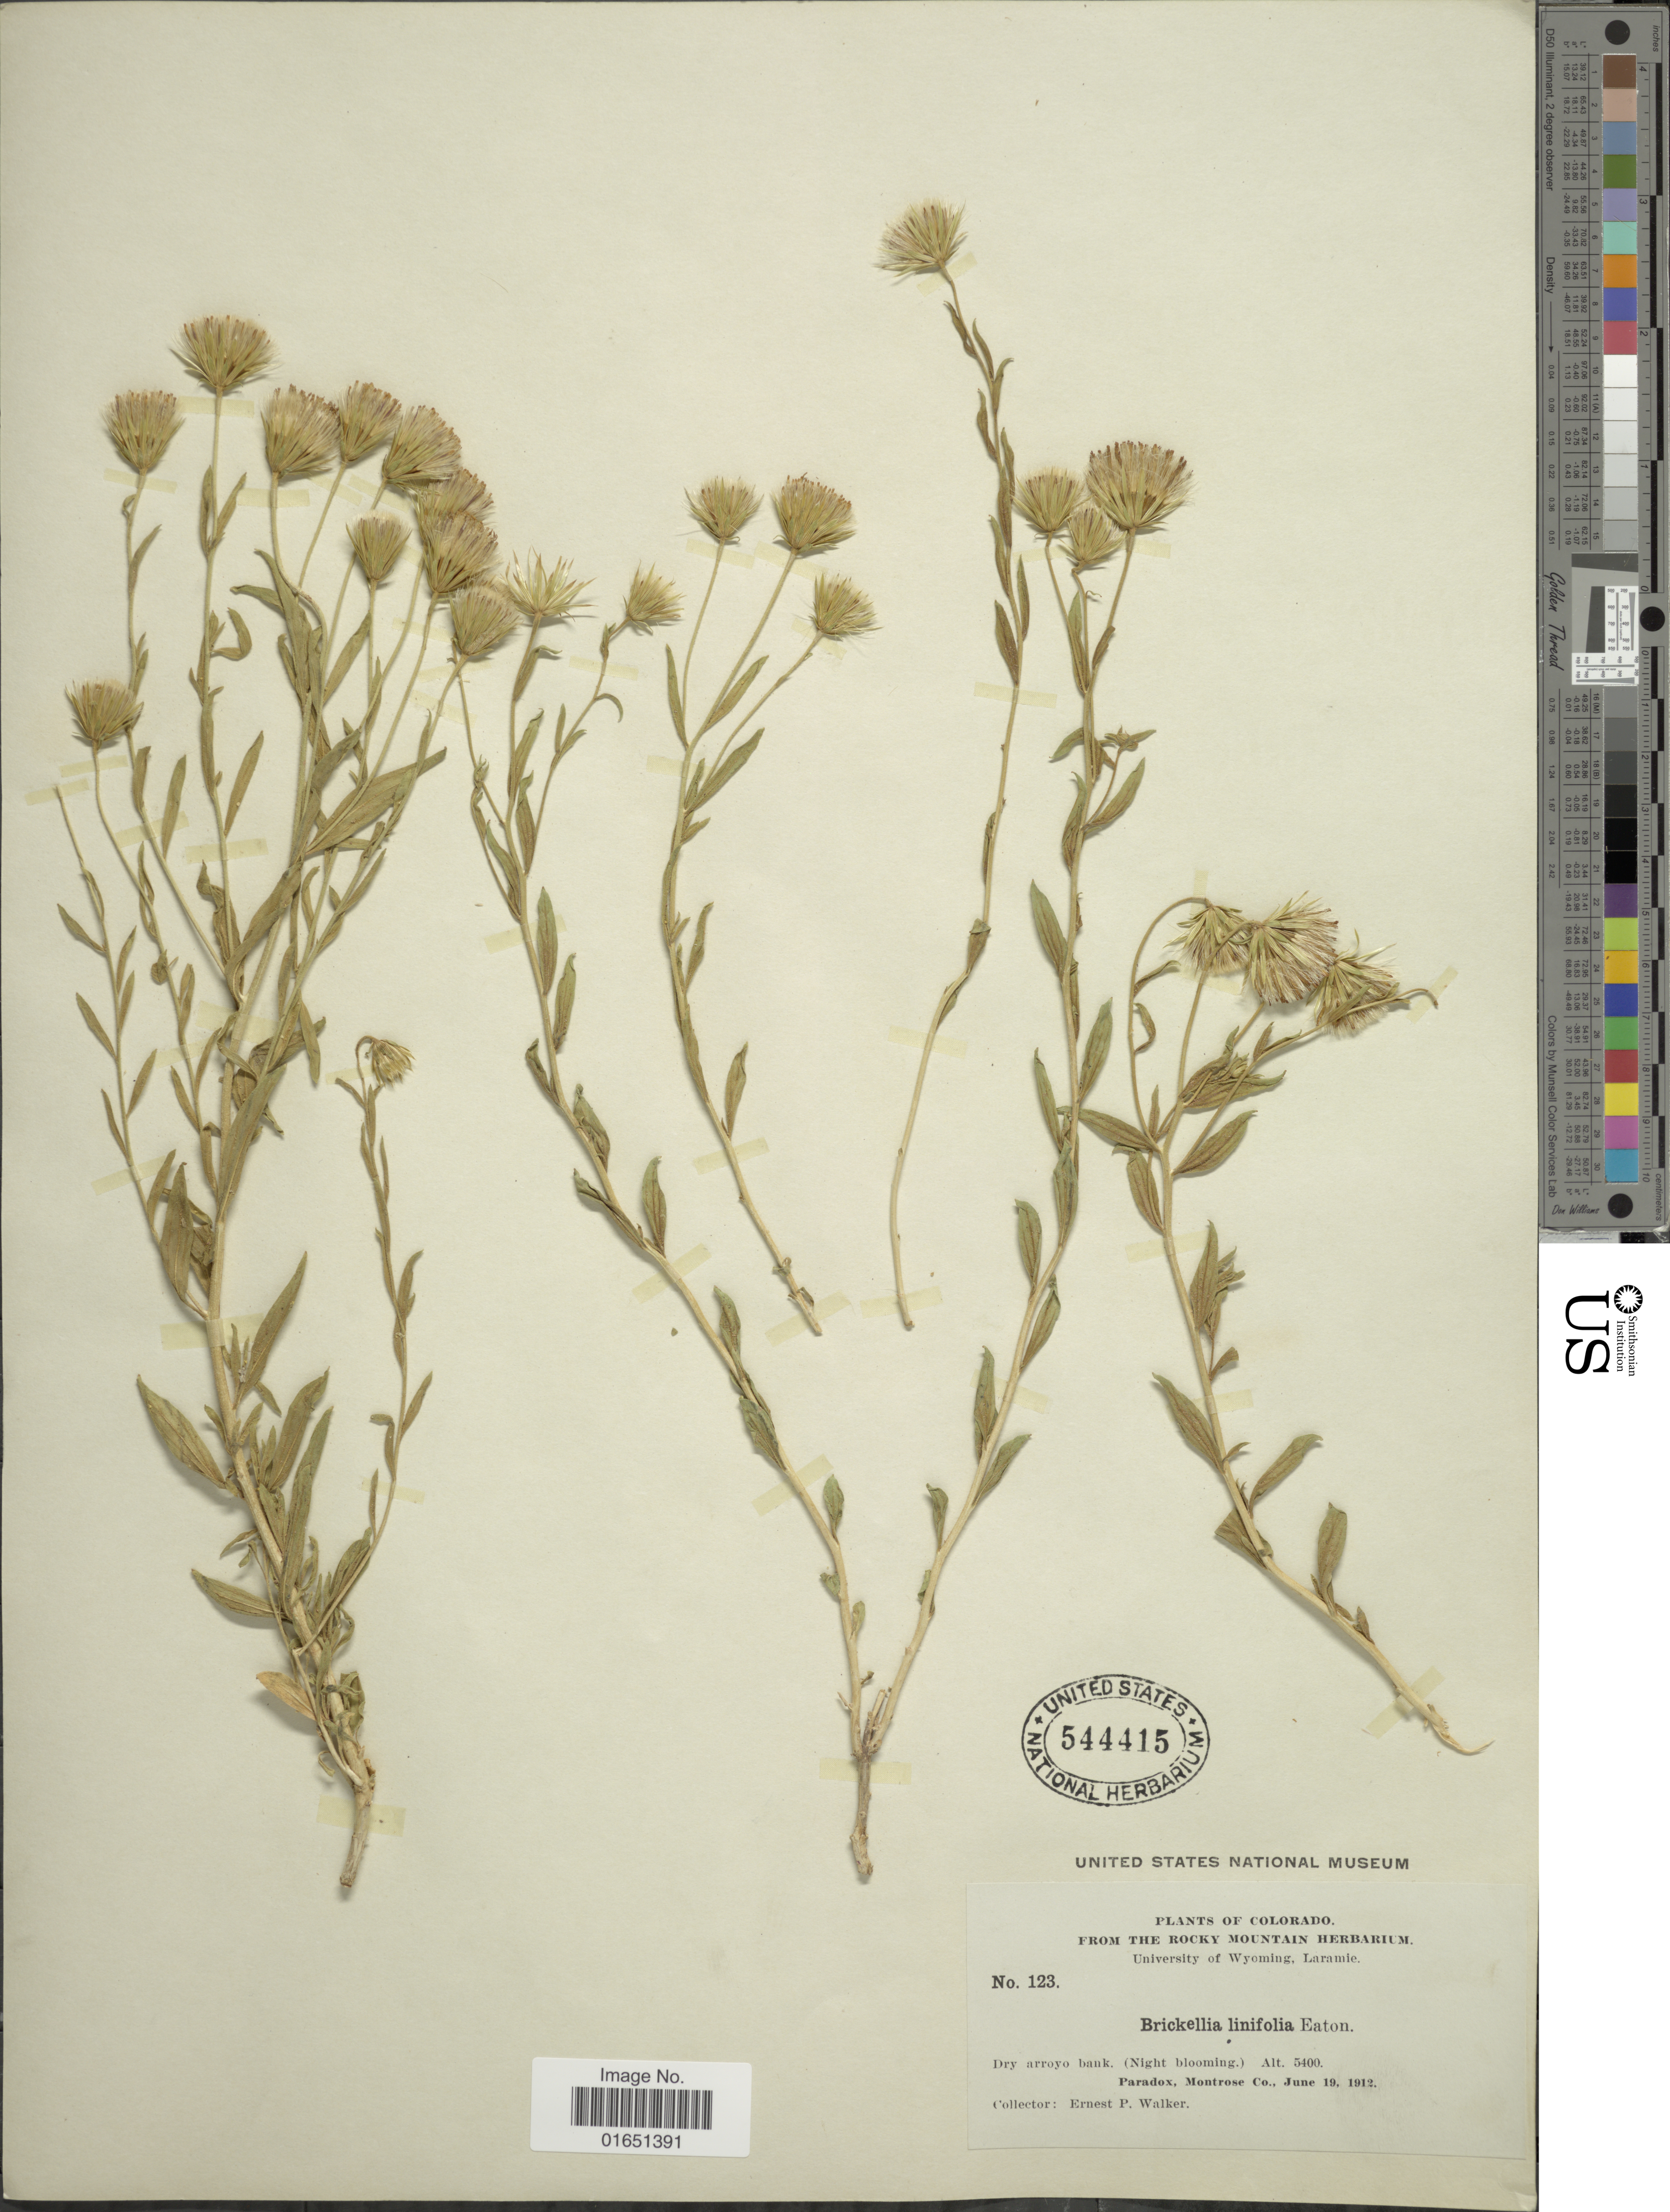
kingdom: Plantae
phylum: Tracheophyta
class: Magnoliopsida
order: Asterales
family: Asteraceae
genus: Brickellia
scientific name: Brickellia oblongifolia var. linifolia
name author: (D.C. Eaton) B.L. Rob.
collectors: E. P. Walker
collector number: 123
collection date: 1912-06-19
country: United States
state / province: Colorado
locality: Dry arroyo bank (night blooming) Paradox, Montorse Co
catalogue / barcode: US 544415